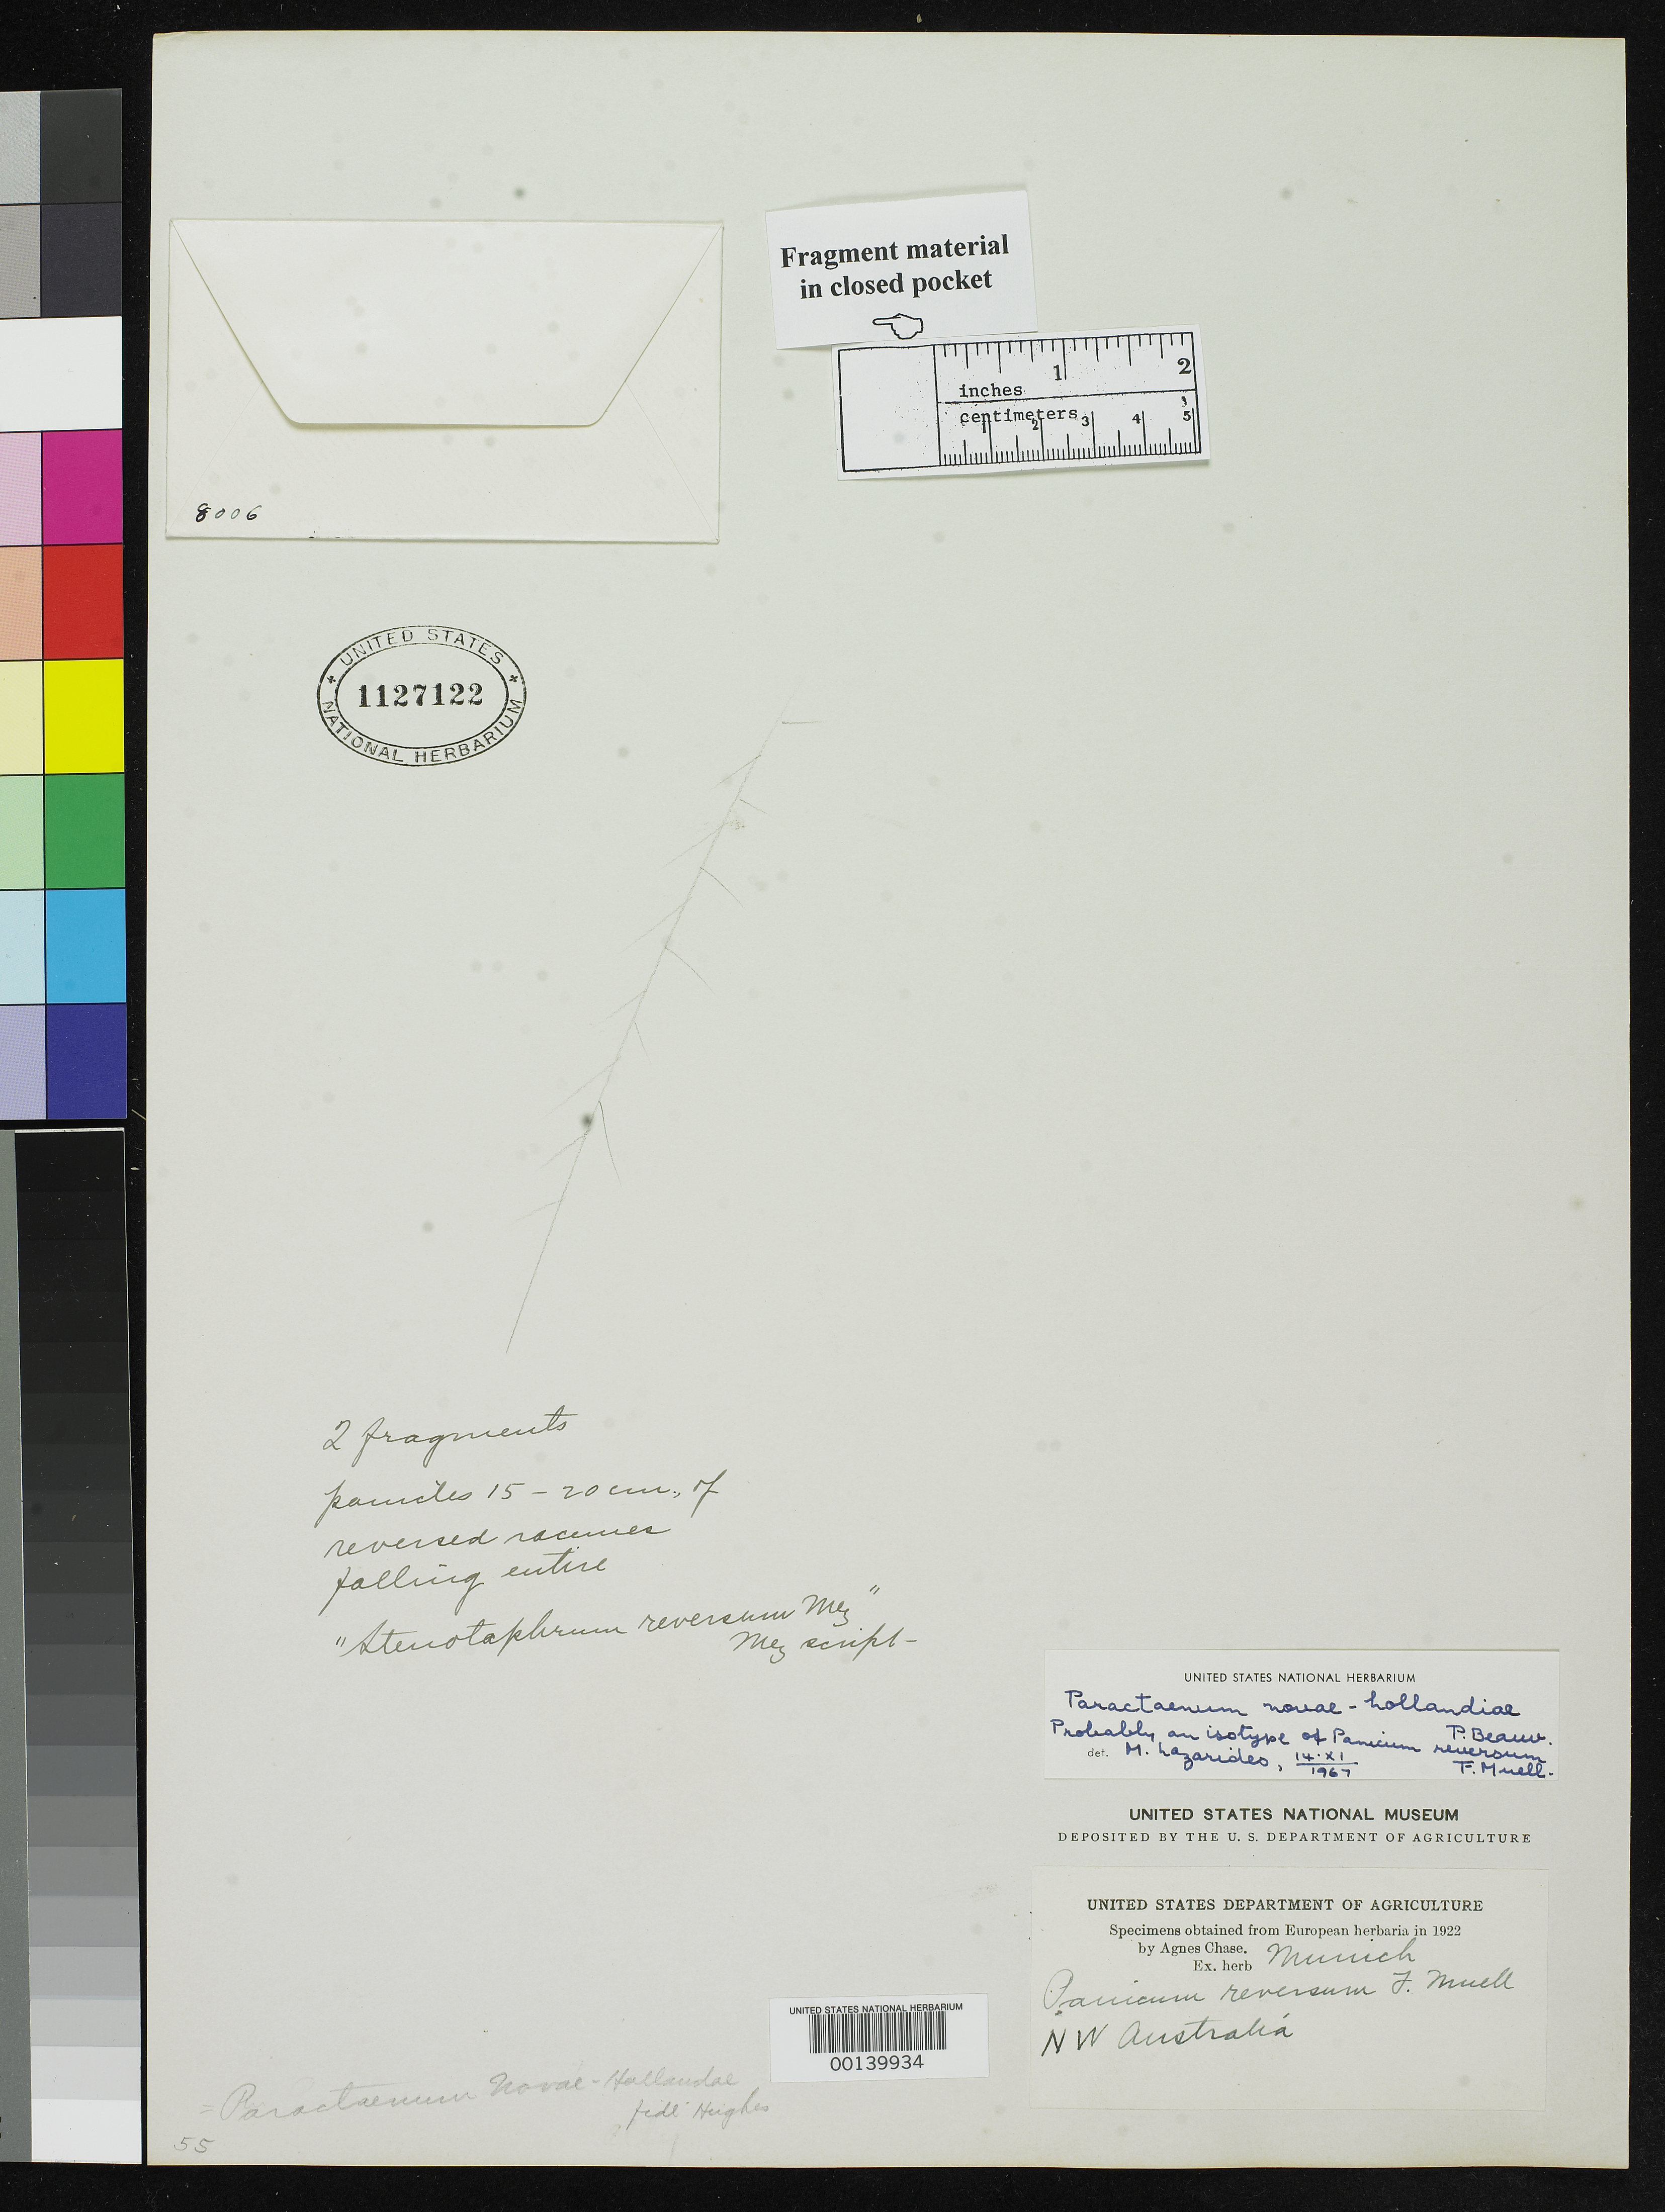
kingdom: Plantae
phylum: Tracheophyta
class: Liliopsida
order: Poales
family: Poaceae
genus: Panicum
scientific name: Panicum reversum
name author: F. Muell.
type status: Type Fragment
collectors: W. Giles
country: Australia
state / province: Northern Territory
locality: Lake Amadeus.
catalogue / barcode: US 1127122